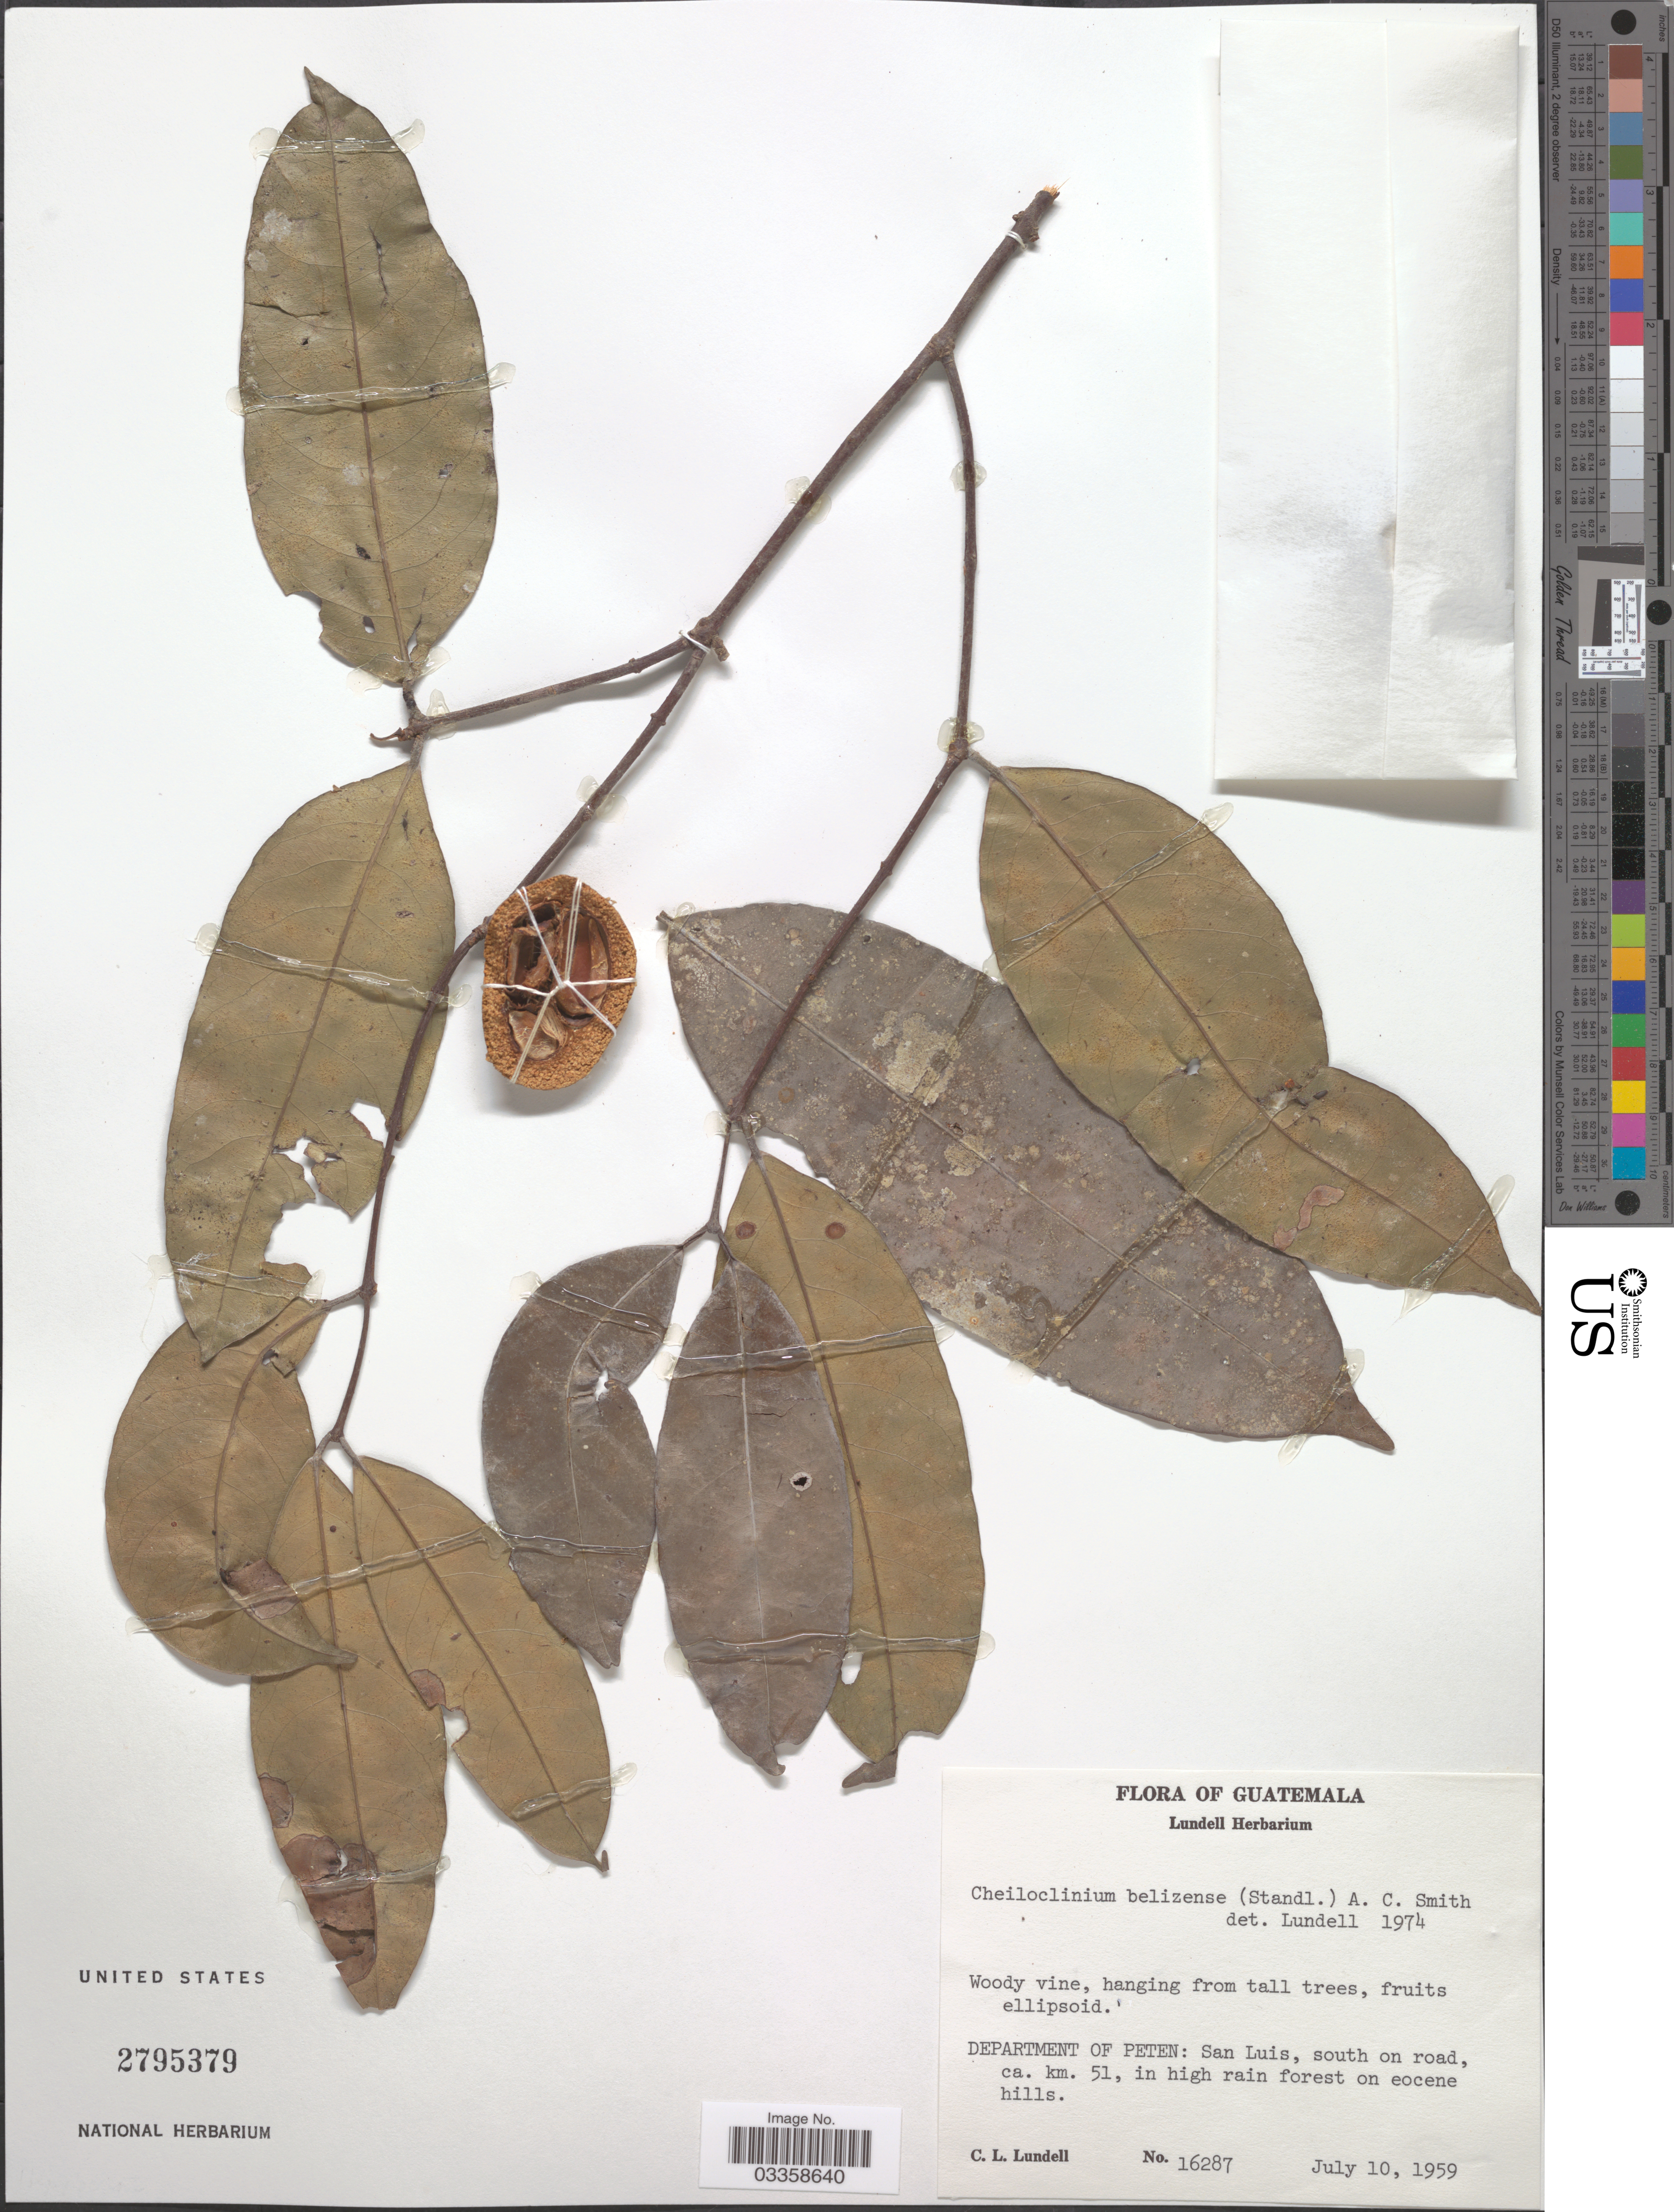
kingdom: Plantae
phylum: Tracheophyta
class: Magnoliopsida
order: Celastrales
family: Celastraceae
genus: Cheiloclinium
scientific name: Cheiloclinium belizense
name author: (Standl.) A.C. Sm.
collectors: C. L. Lundell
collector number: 16287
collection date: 1959-07-10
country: Guatemala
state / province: El Petén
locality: Department of Peten: San Luis, south on road, ca. km. 51.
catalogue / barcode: US 2795379